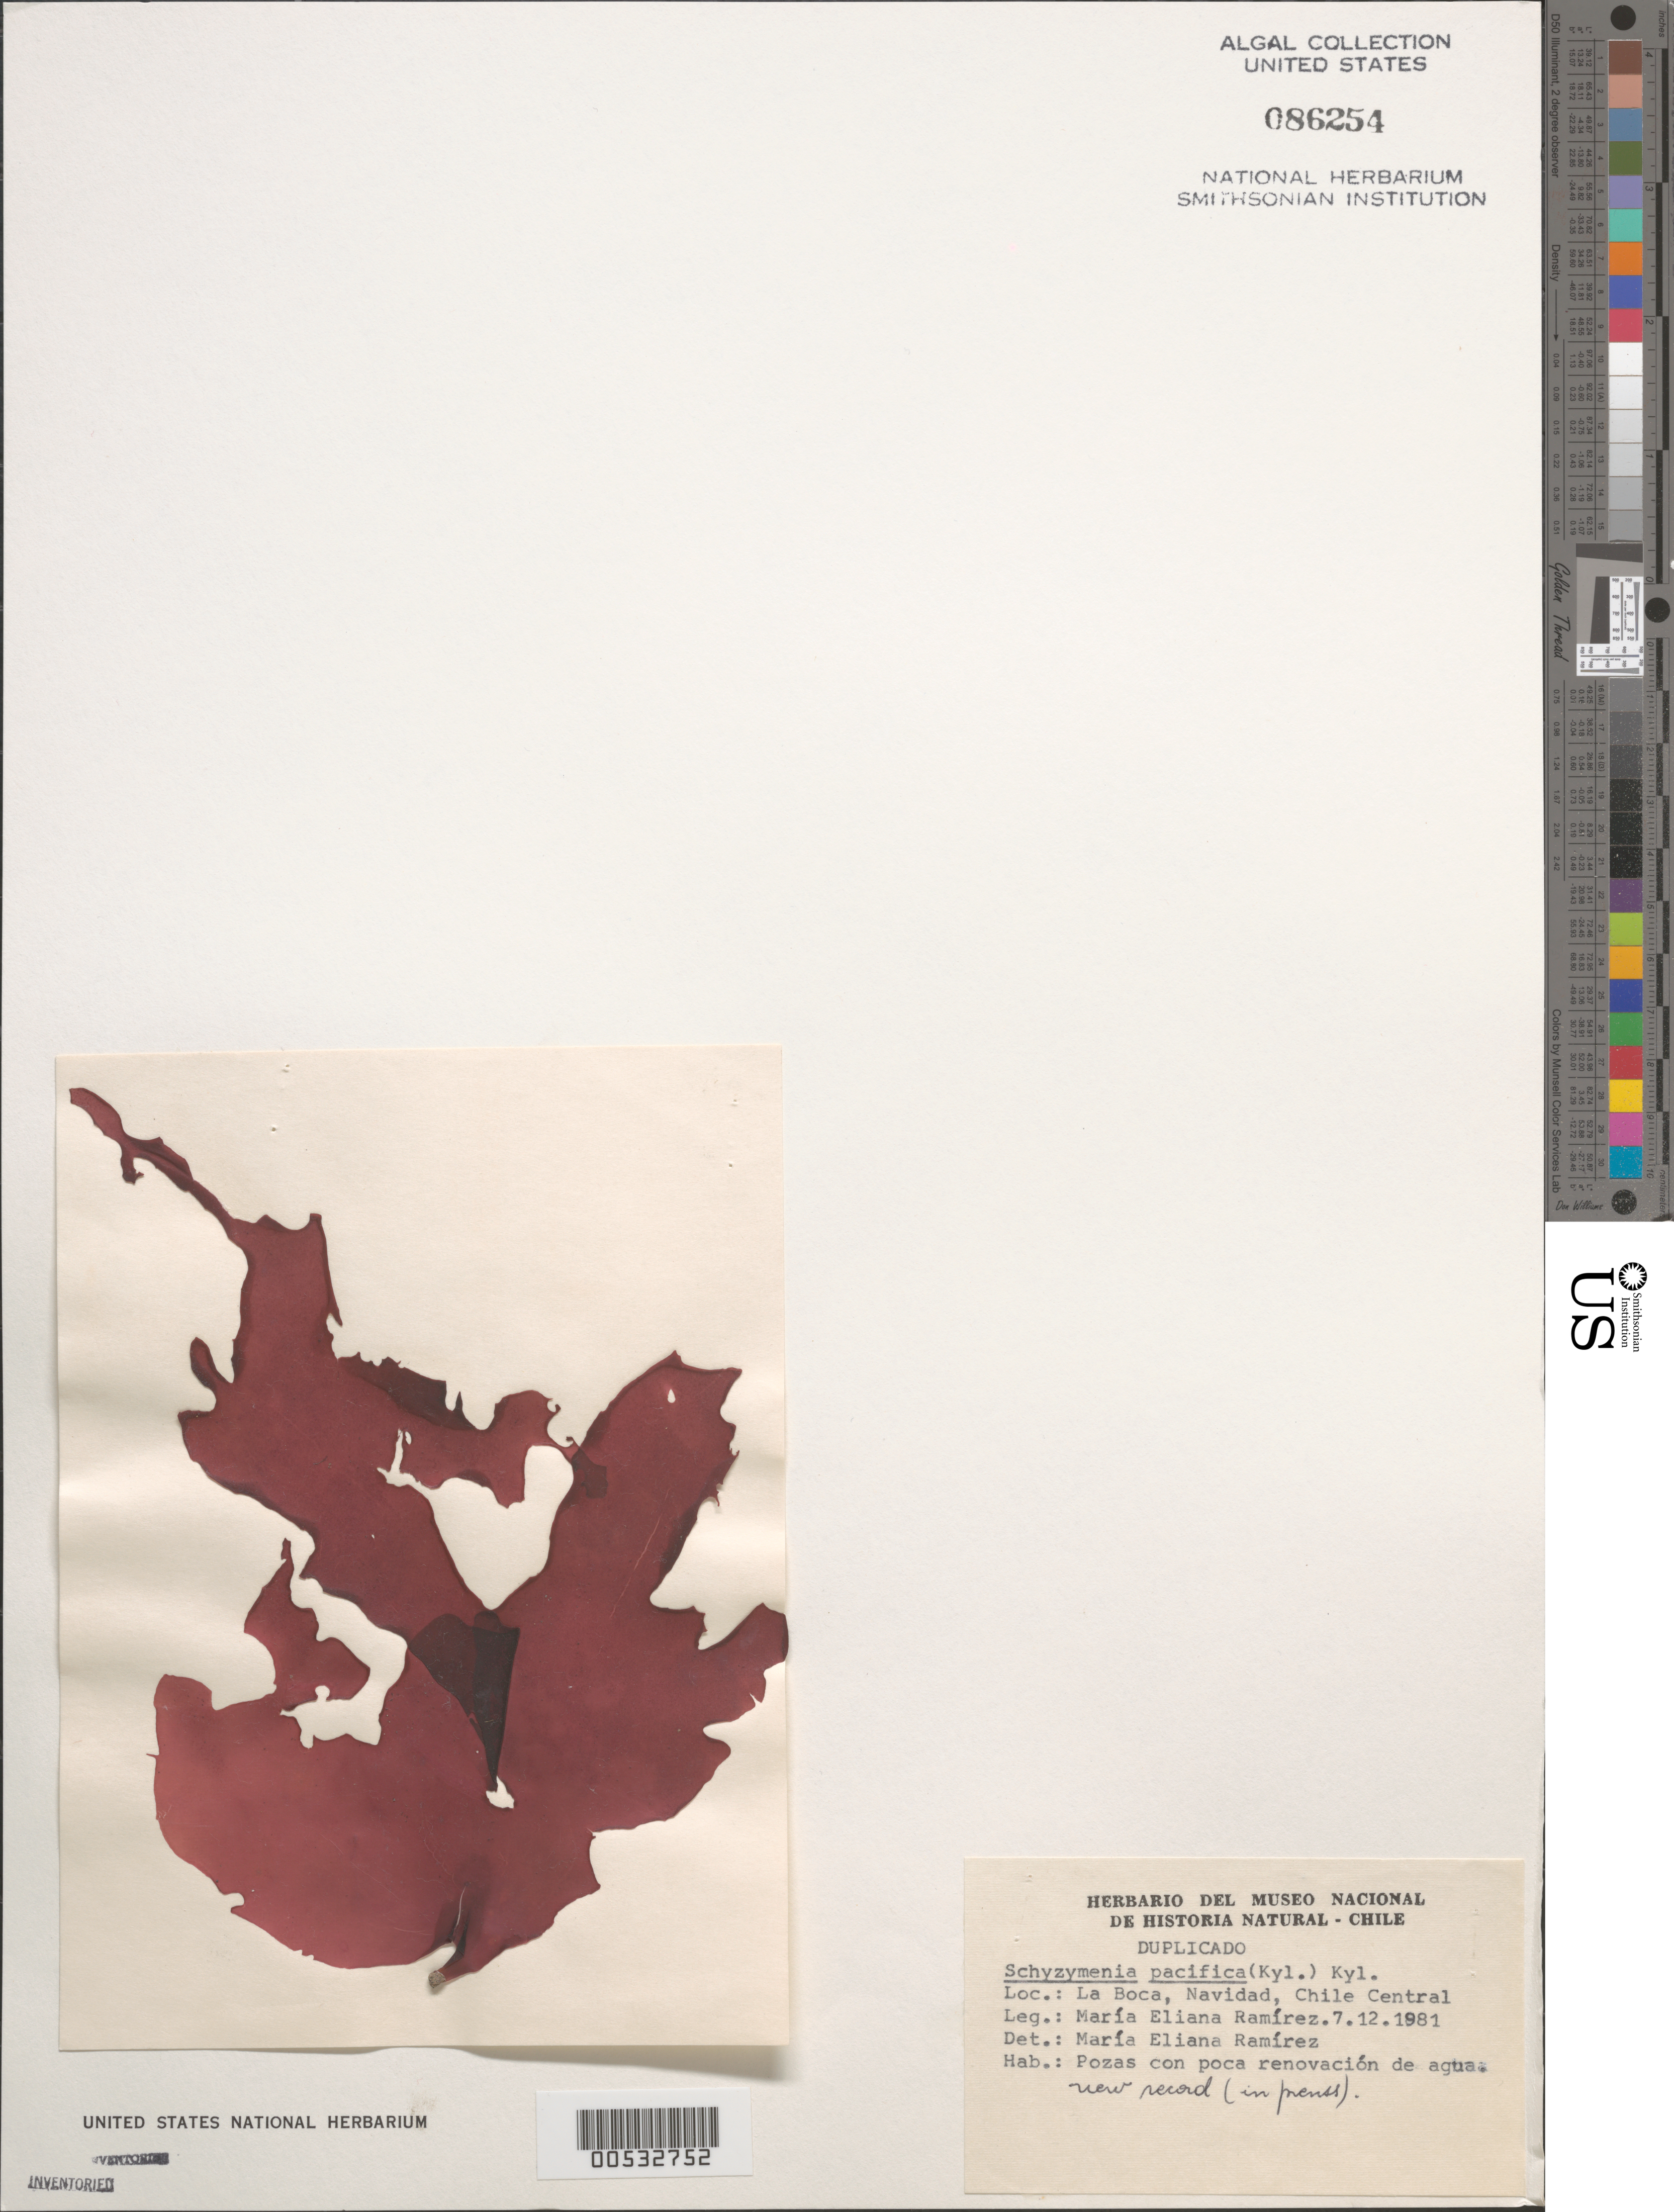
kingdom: Plantae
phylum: Rhodophyta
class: Florideophyceae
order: Nemastomatales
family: Schizymeniaceae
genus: Schizymenia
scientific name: Schizymenia pacifica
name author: (Kylin) Kylin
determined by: Ramírez, M. E.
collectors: M. E. Ramirez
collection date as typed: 07 Dec 1981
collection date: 1981-12-07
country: Chile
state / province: Región Metropolitana (RM)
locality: La boca, navidad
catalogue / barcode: US 86254